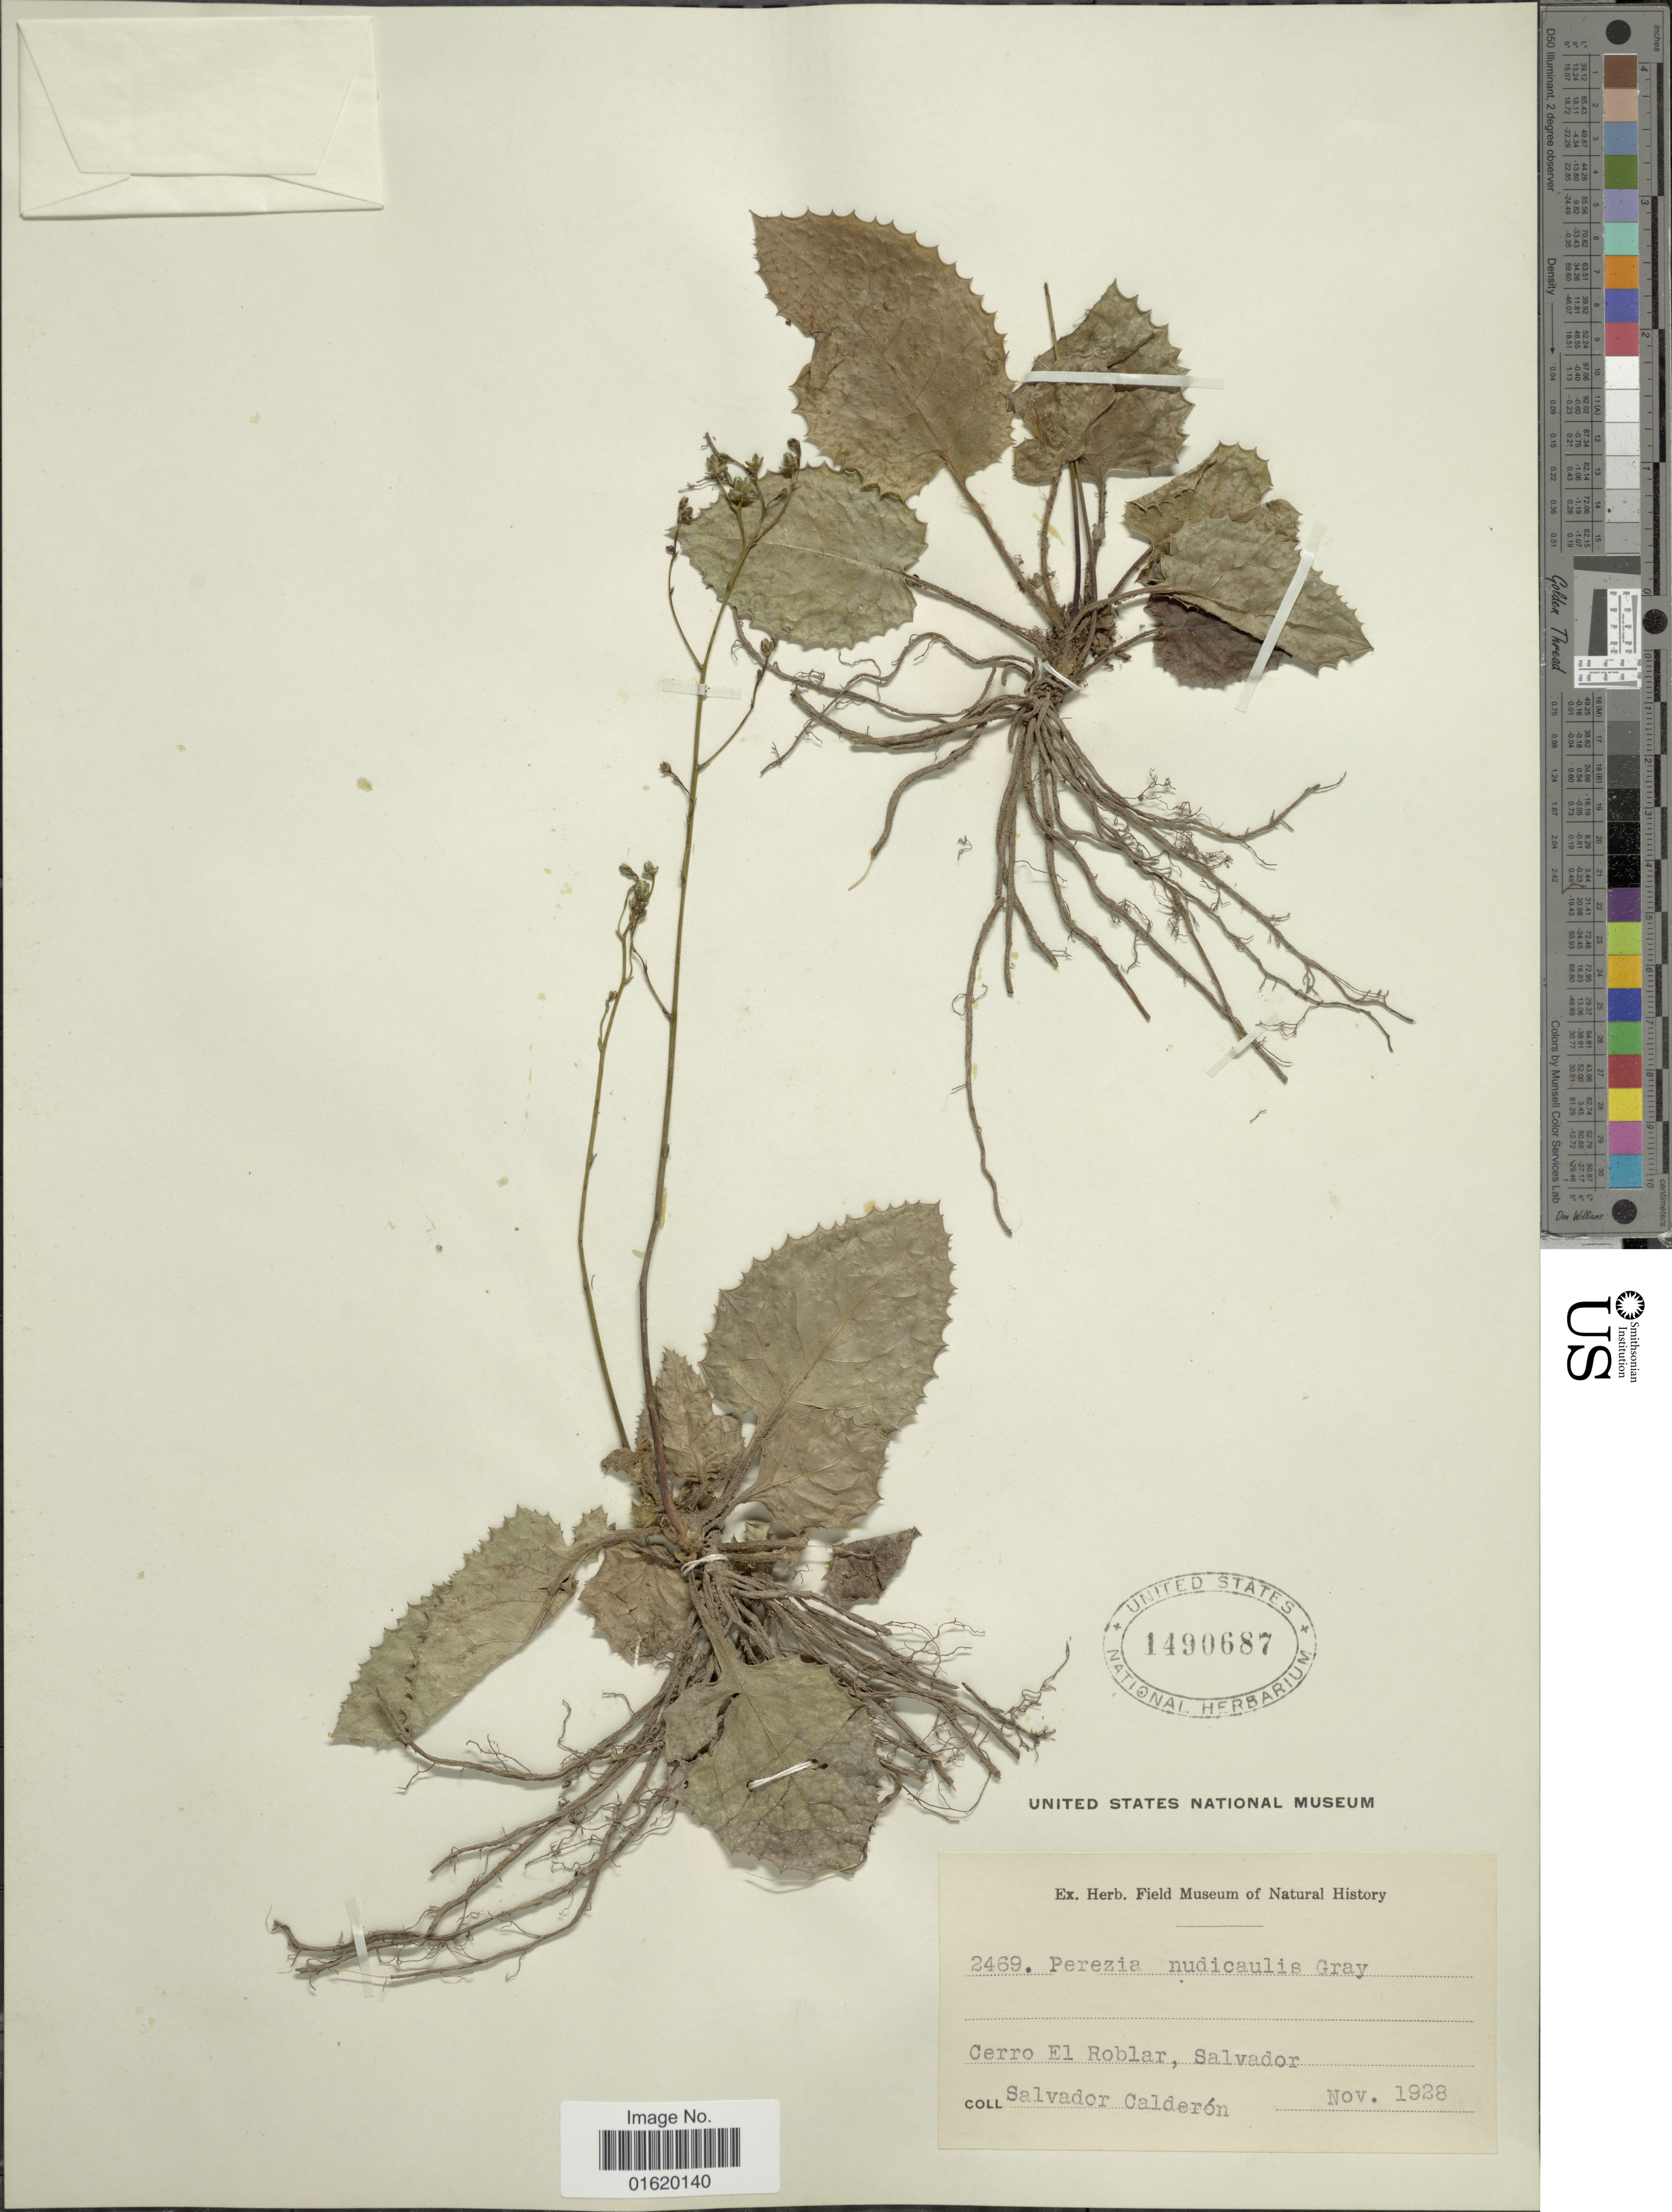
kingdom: Plantae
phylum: Tracheophyta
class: Magnoliopsida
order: Asterales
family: Asteraceae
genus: Acourtia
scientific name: Acourtia nudicaulis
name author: (A. Gray) B.L. Turner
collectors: S. Calderón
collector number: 2469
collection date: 1928-11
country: El Salvador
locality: Cerro El Roblar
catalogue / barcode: US 1490687